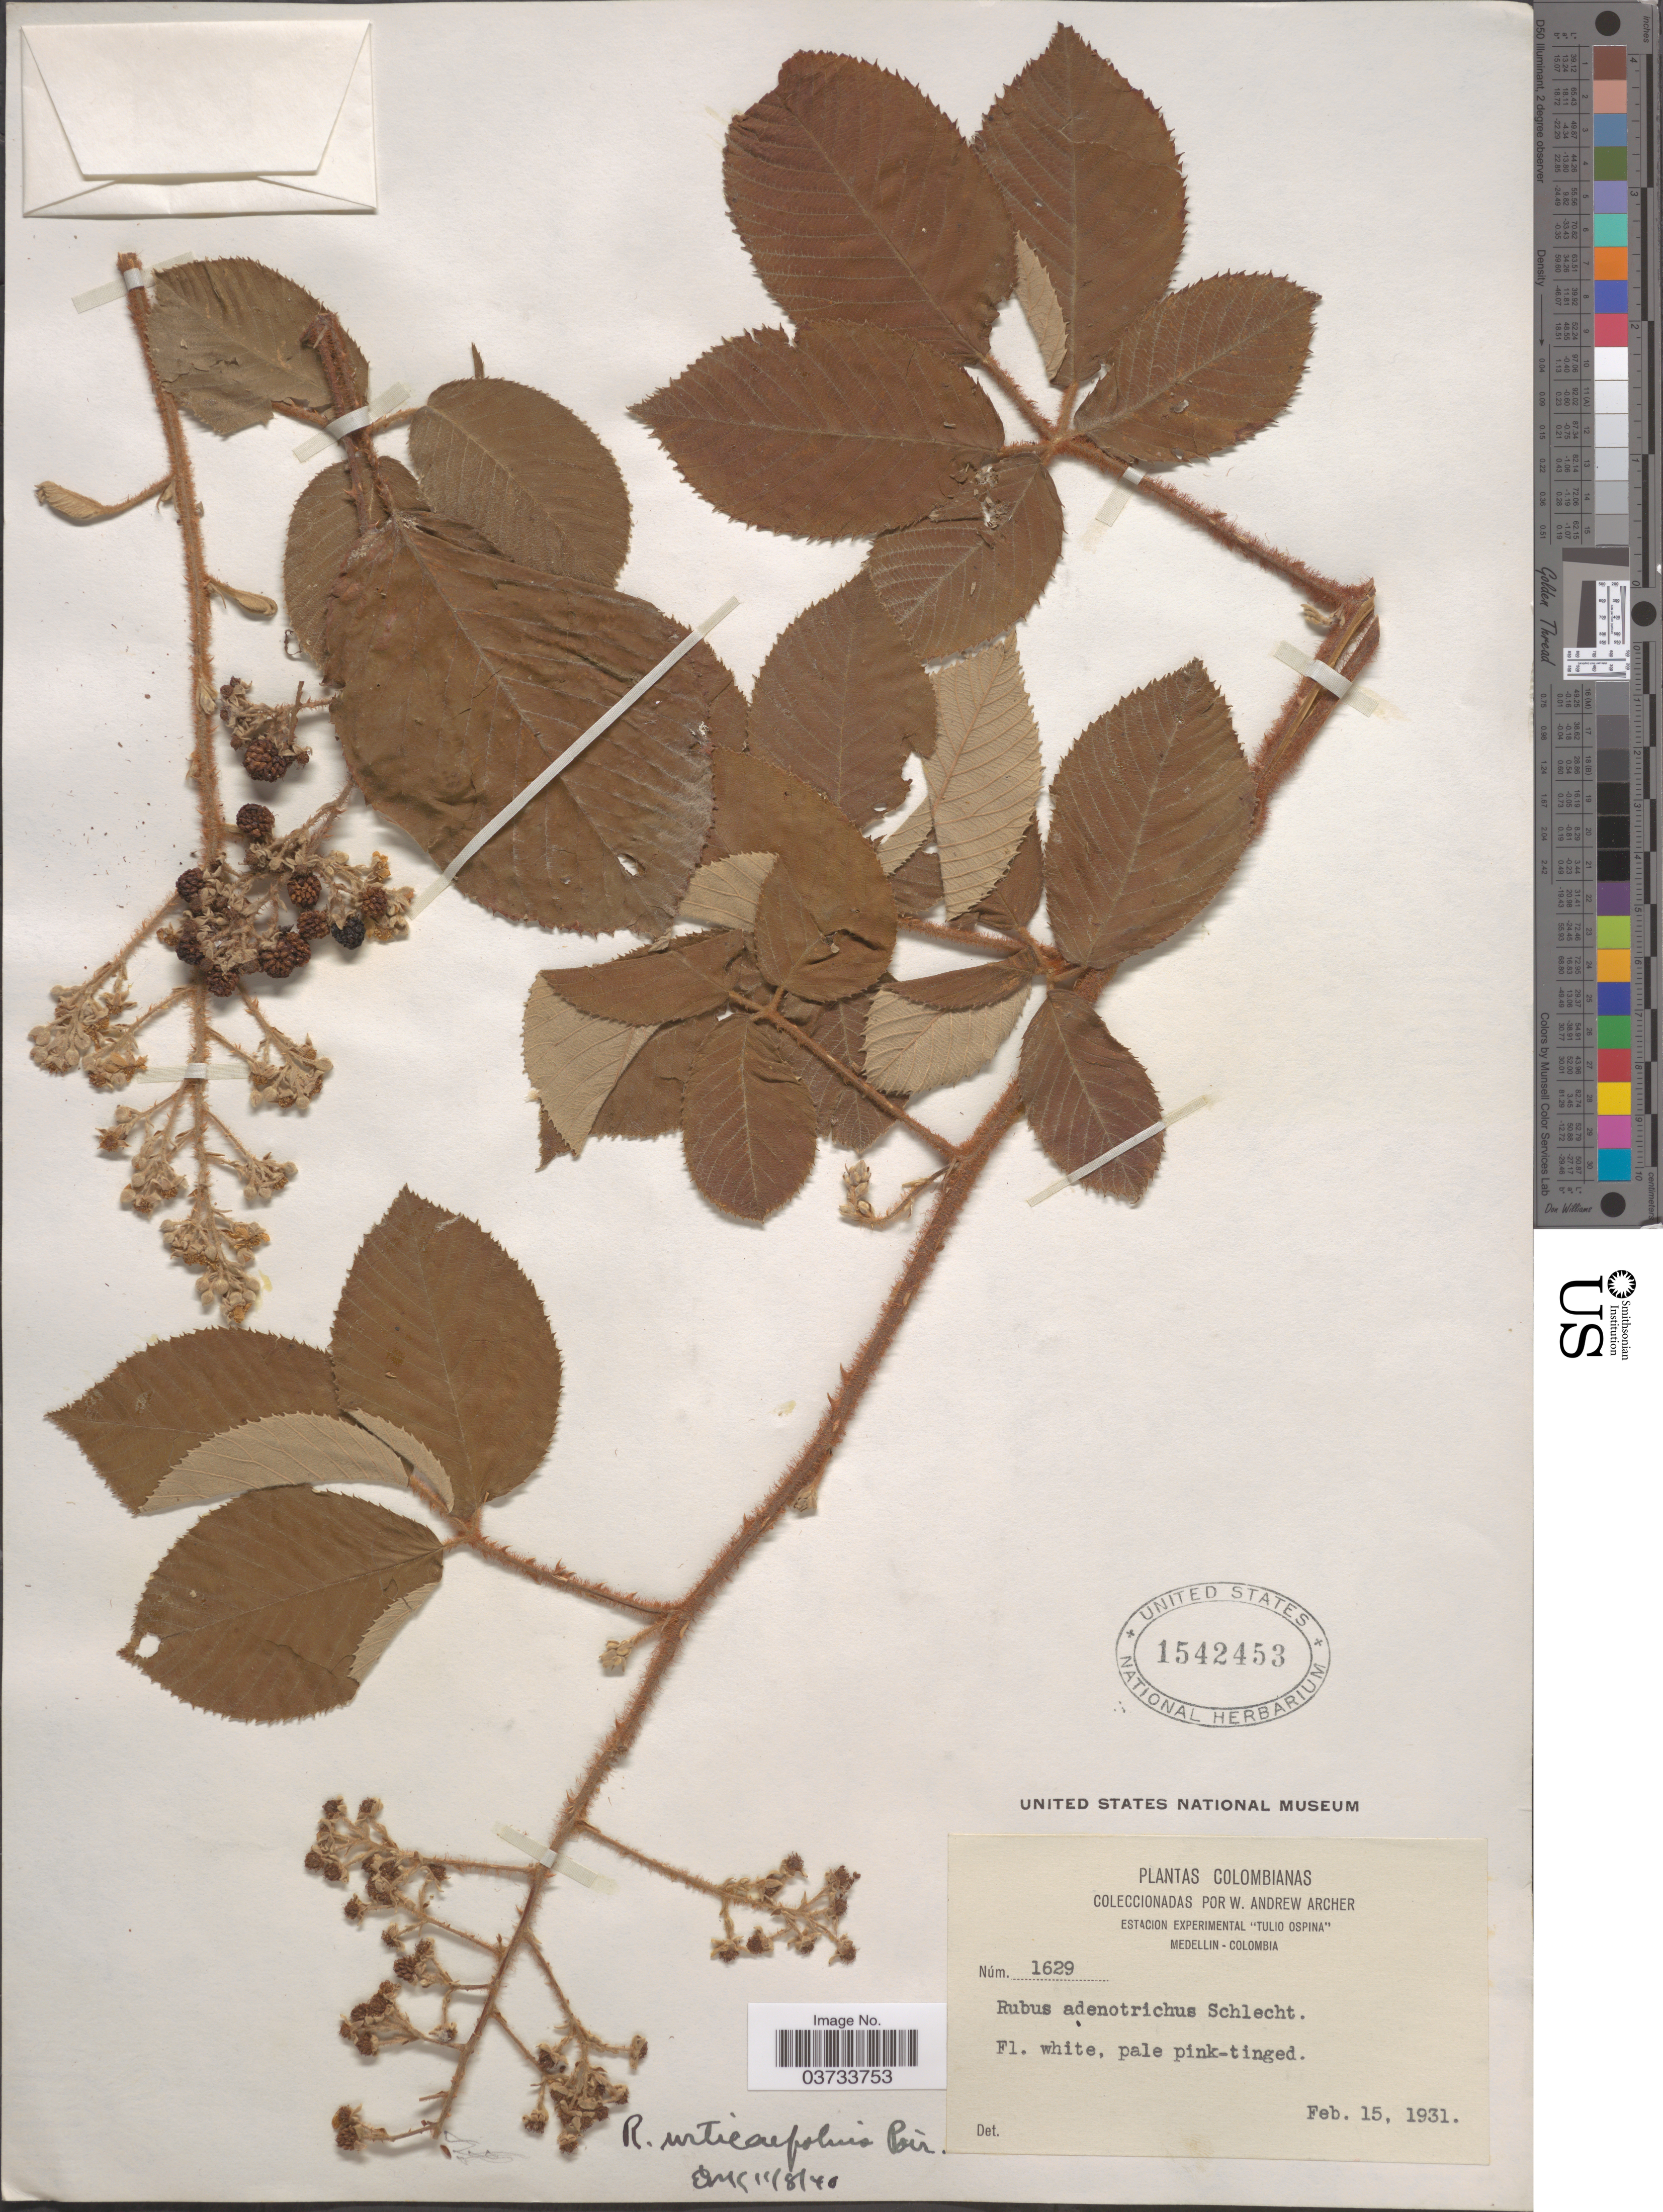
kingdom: Plantae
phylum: Tracheophyta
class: Magnoliopsida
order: Rosales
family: Rosaceae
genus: Rubus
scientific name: Rubus urticifolius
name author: Poir.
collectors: W. A. Archer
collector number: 1629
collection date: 1931-02-15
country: Colombia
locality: Estacion Experimental 'Tulio Ospina' Medellin.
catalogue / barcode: US 1542453